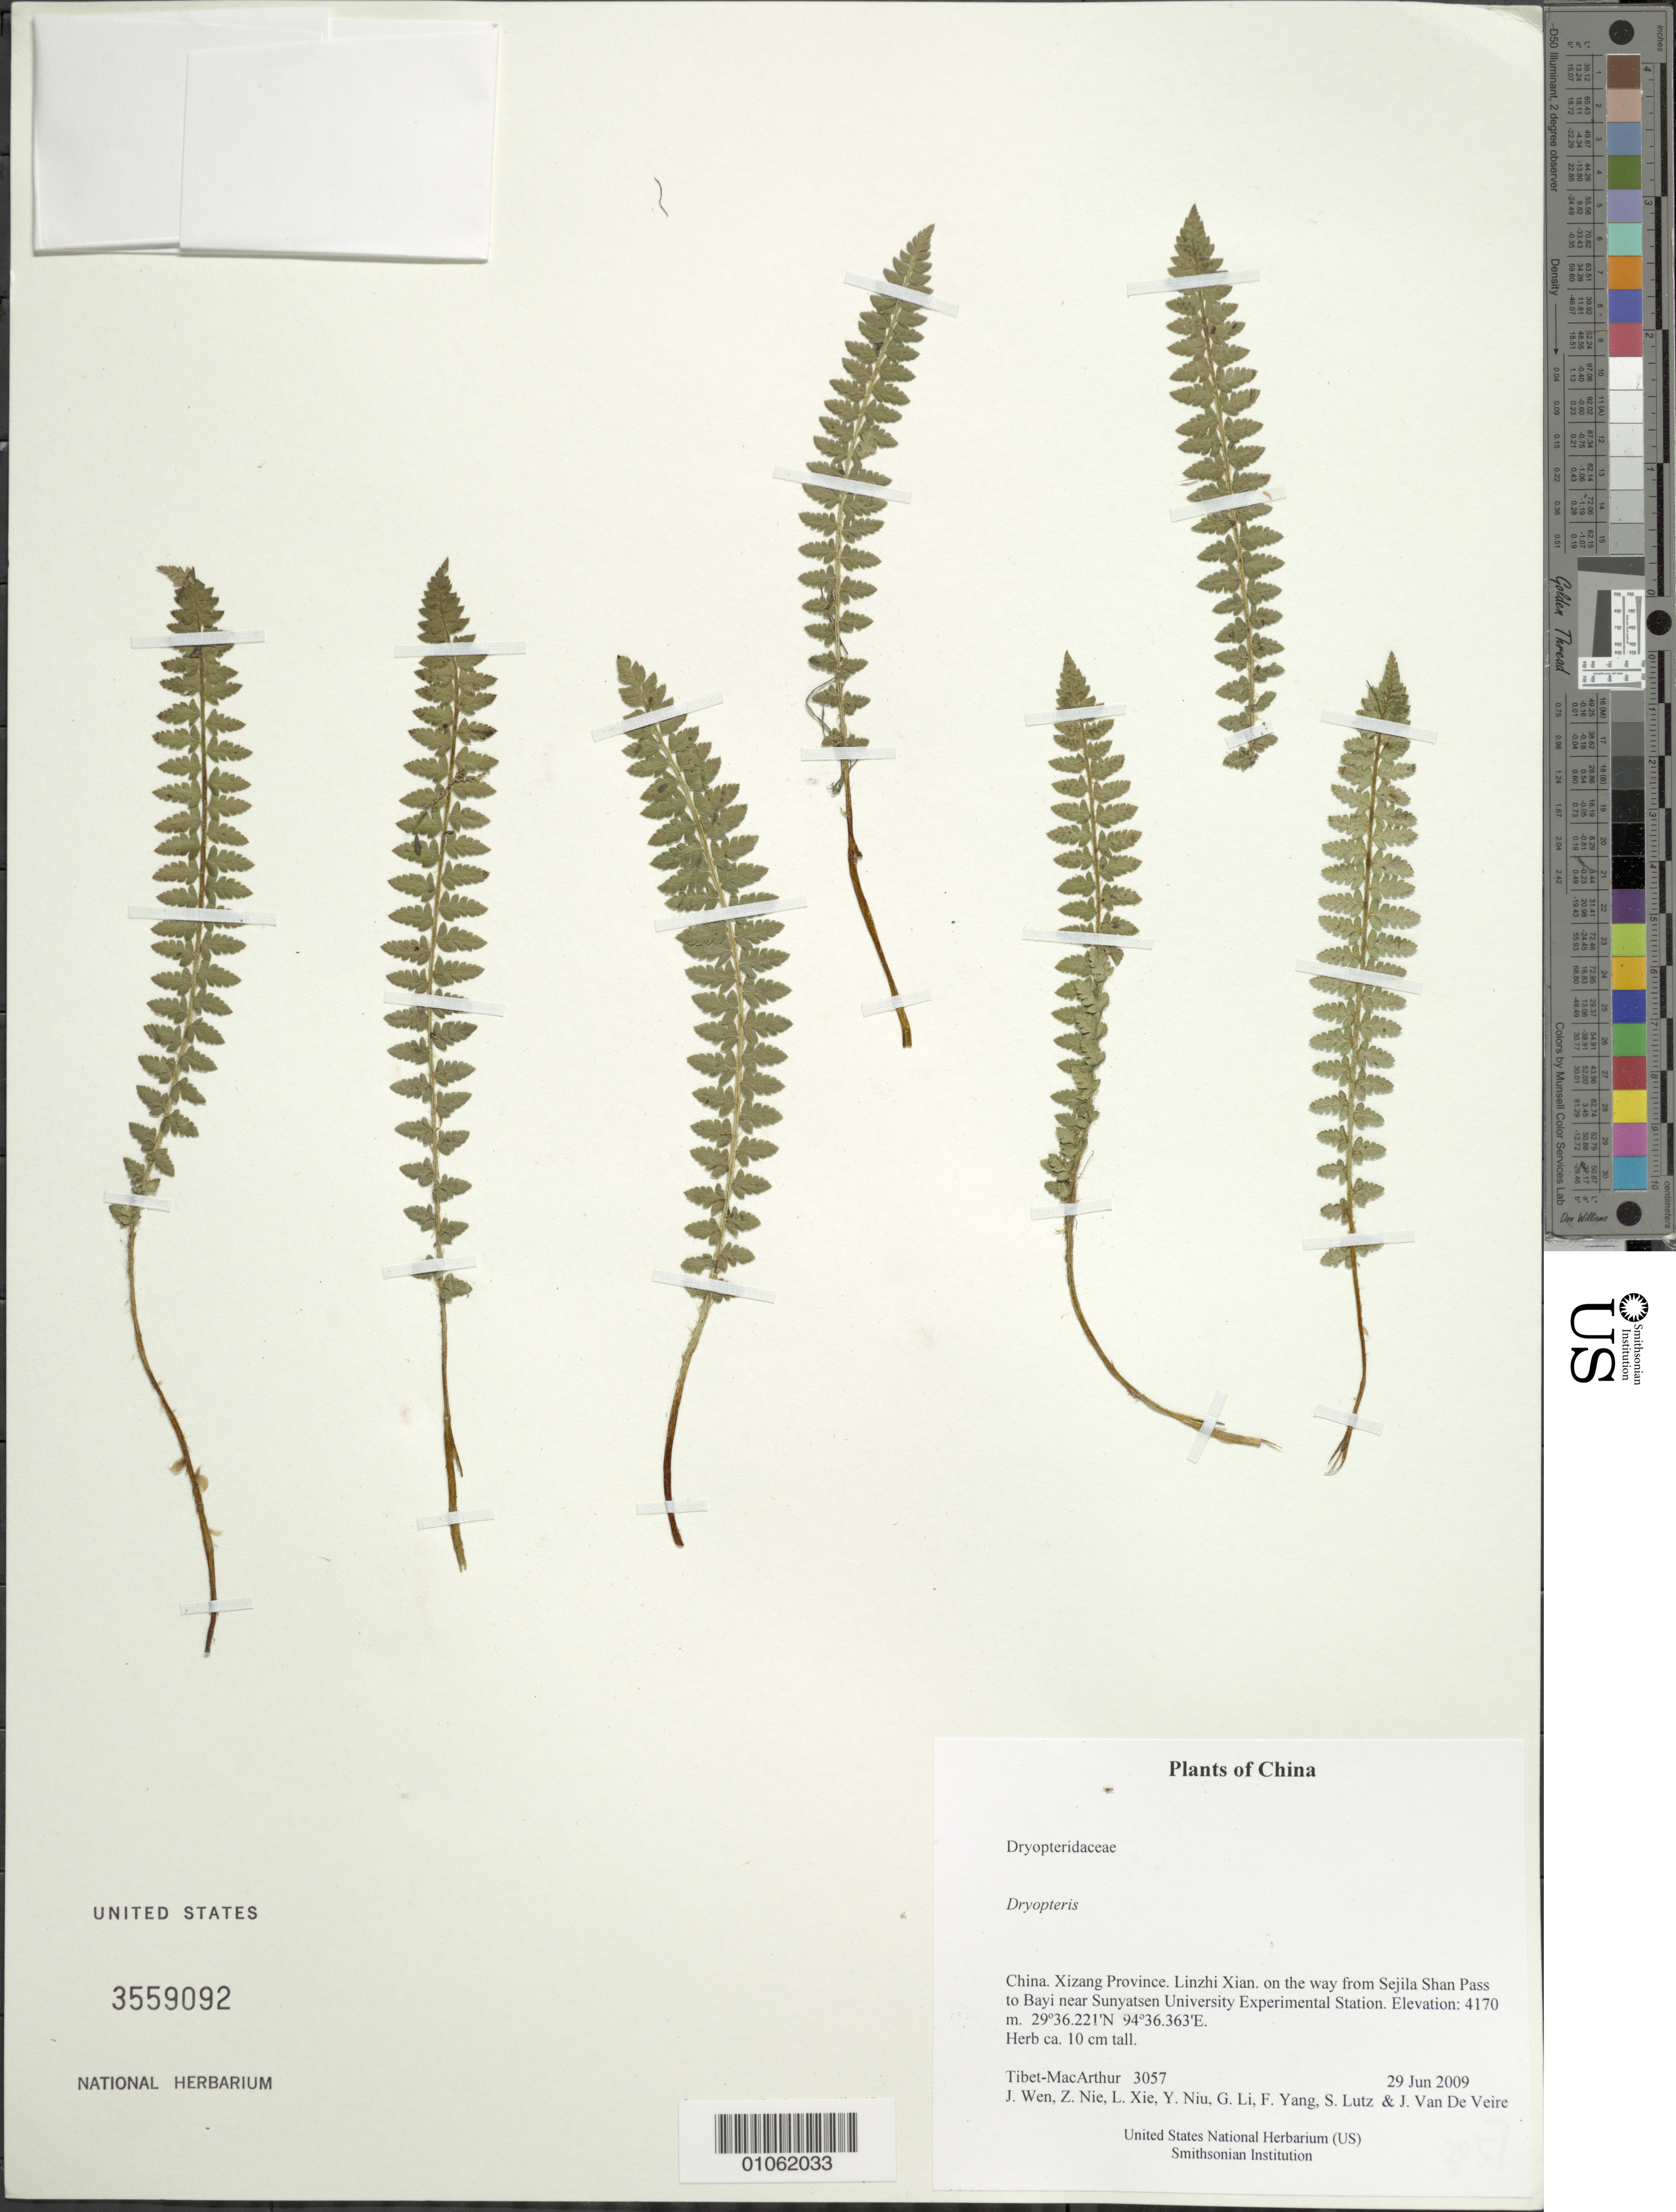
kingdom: Plantae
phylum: Tracheophyta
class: Polypodiopsida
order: Polypodiales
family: Dryopteridaceae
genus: Dryopteris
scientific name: Dryopteris sp.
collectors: Tibet-MacArthur, J. Wen, Z. Nie, L. Xie, Y. Niu, G. Li, F. Yang, S. Lutz & J. Van De Veire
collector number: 3057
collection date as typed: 29 Jun 2009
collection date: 2009-06-29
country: China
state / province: Xizang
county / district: Linzhi Xian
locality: on the way from Sejila Shan Pass to Bayi near Sunyatsen University Experimental Station.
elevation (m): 4170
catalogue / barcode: US 3559092